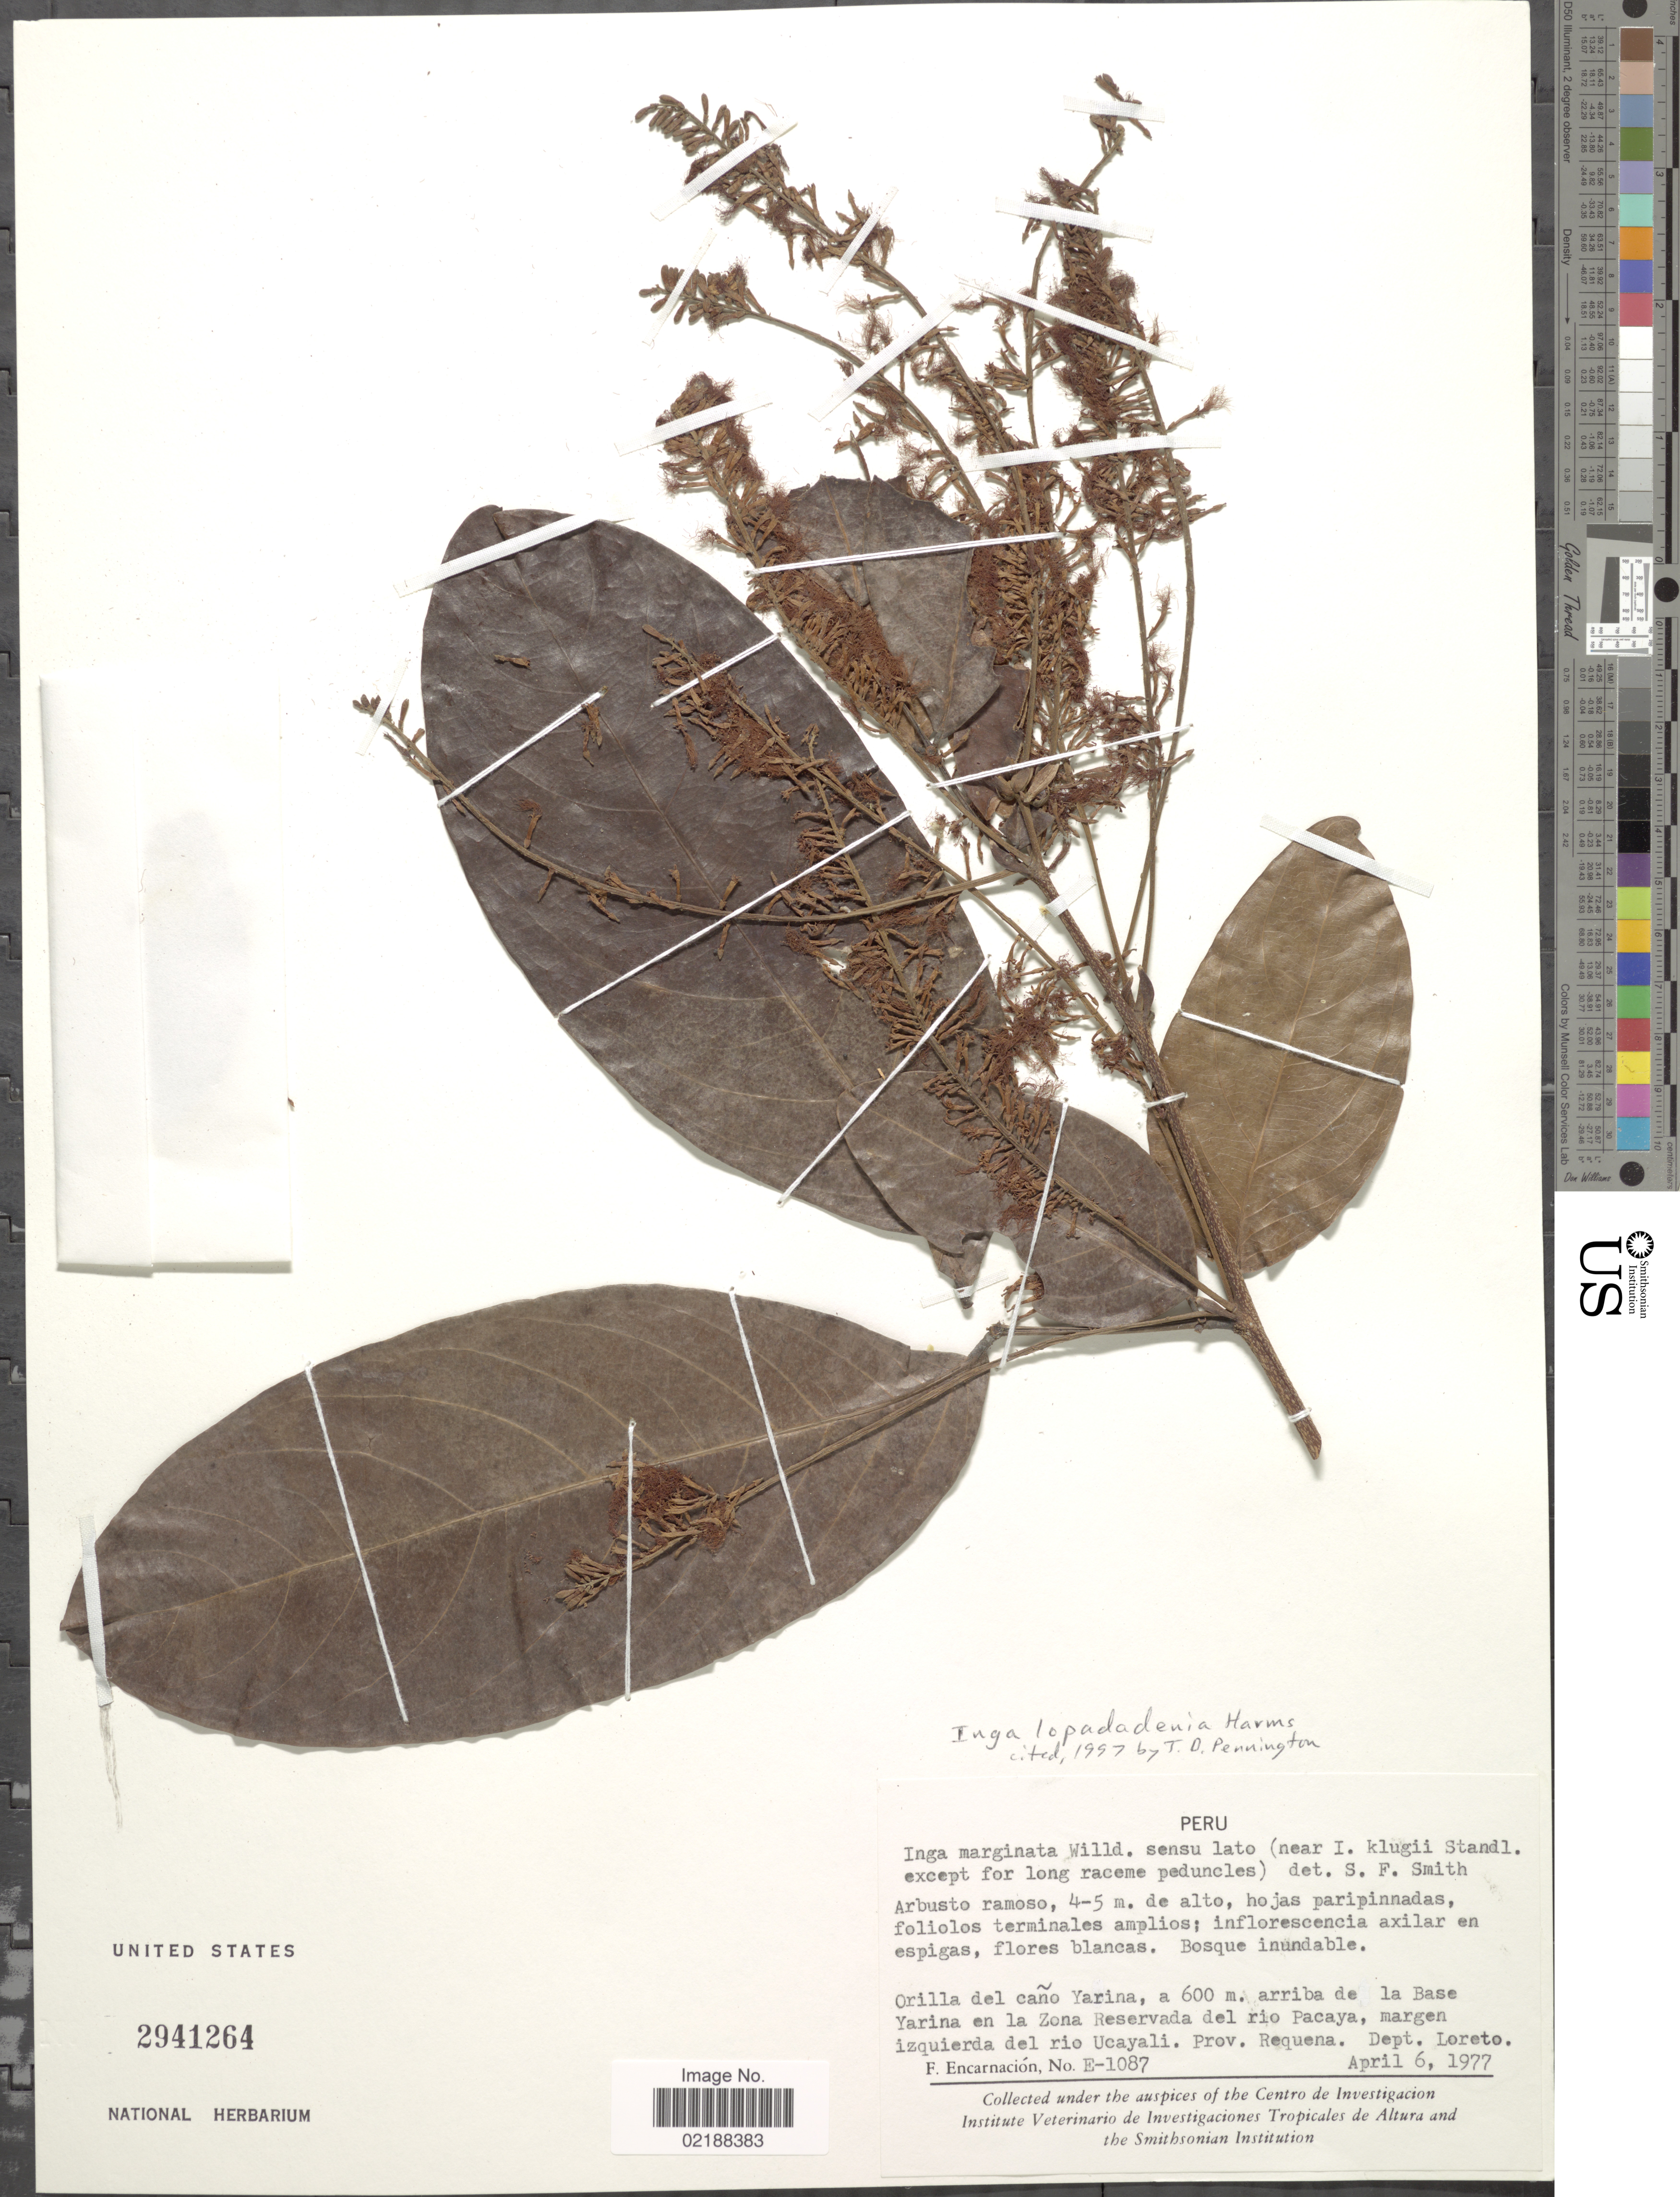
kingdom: Plantae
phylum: Tracheophyta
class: Magnoliopsida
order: Fabales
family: Fabaceae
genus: Inga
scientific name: Inga lopadadenia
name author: Harms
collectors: F. Encarnación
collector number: E-1087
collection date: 1977-04-06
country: Peru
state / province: Loreto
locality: Arriba de la Base Yarina en la Zona Reservada del rio Pacaya, margen izquierda del rio Ucayali. Prov. Requena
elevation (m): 600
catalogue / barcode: US 2941264